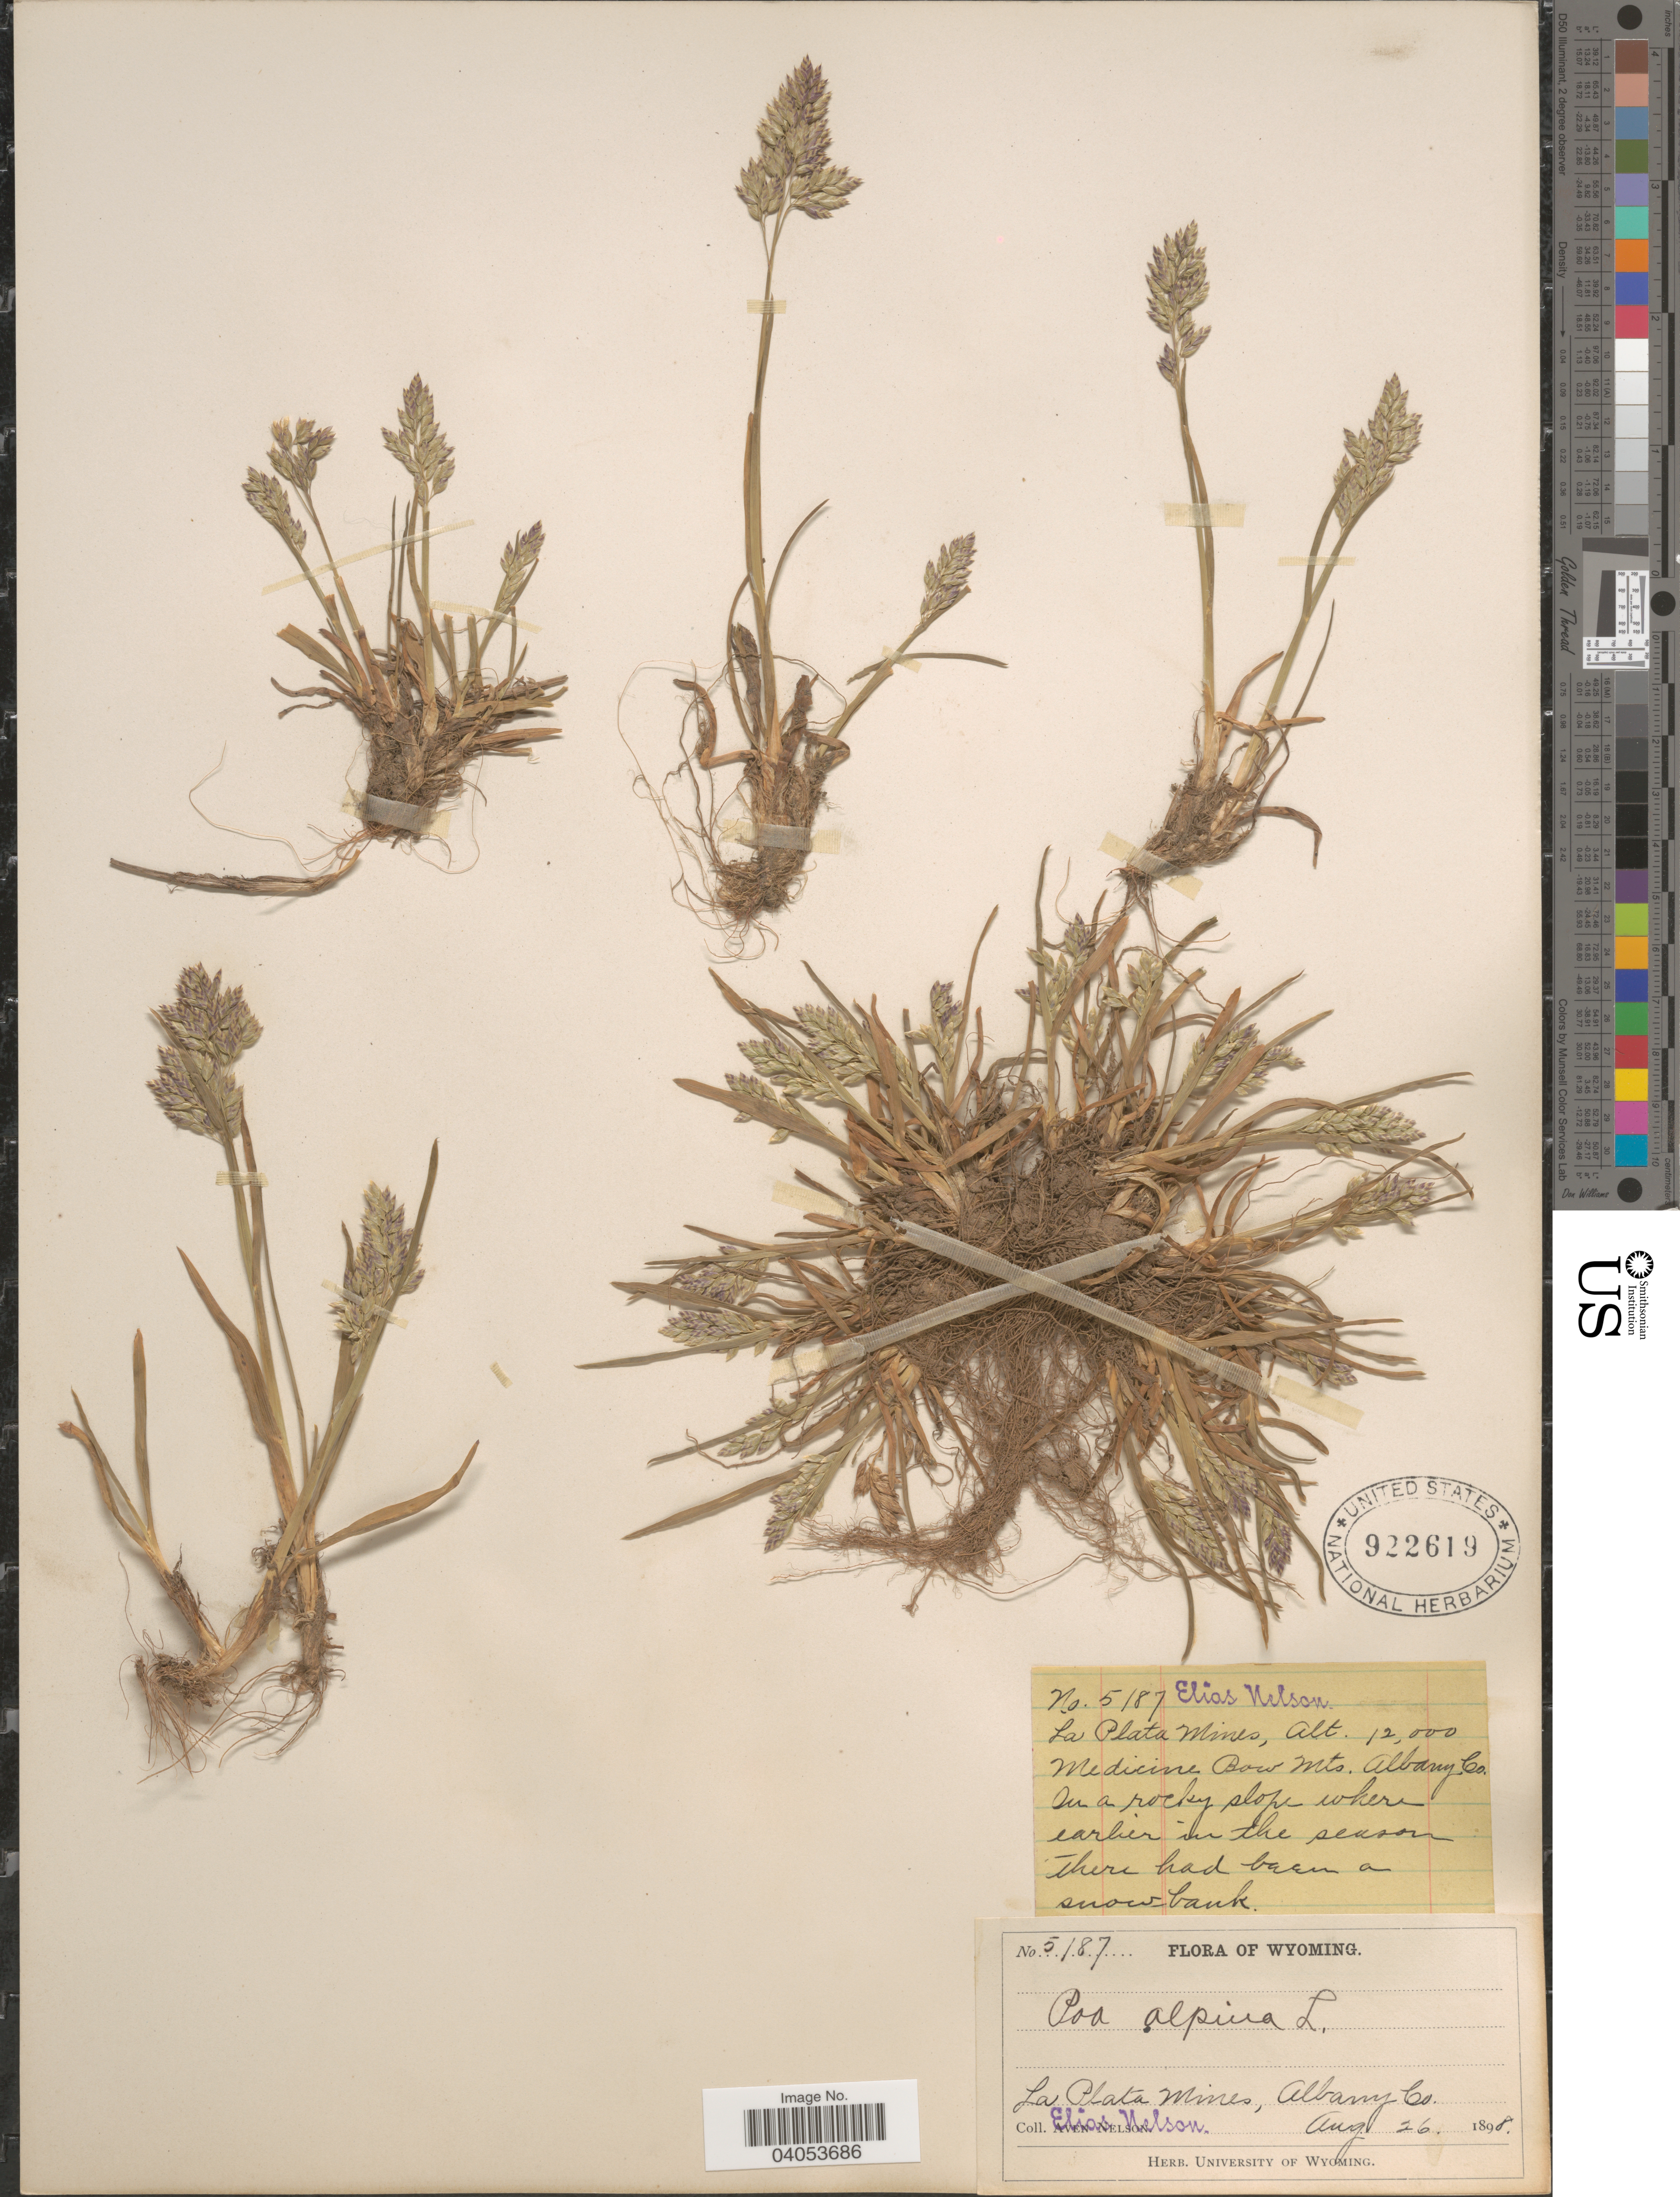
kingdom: Plantae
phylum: Tracheophyta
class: Liliopsida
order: Poales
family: Poaceae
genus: Poa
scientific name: Poa alpina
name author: L.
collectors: E. Nelson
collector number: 5187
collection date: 1898-08-26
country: United States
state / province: Wyoming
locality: La Plata Mines, Medicine Bow Mts., Albany Co.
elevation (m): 3658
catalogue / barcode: US 922619